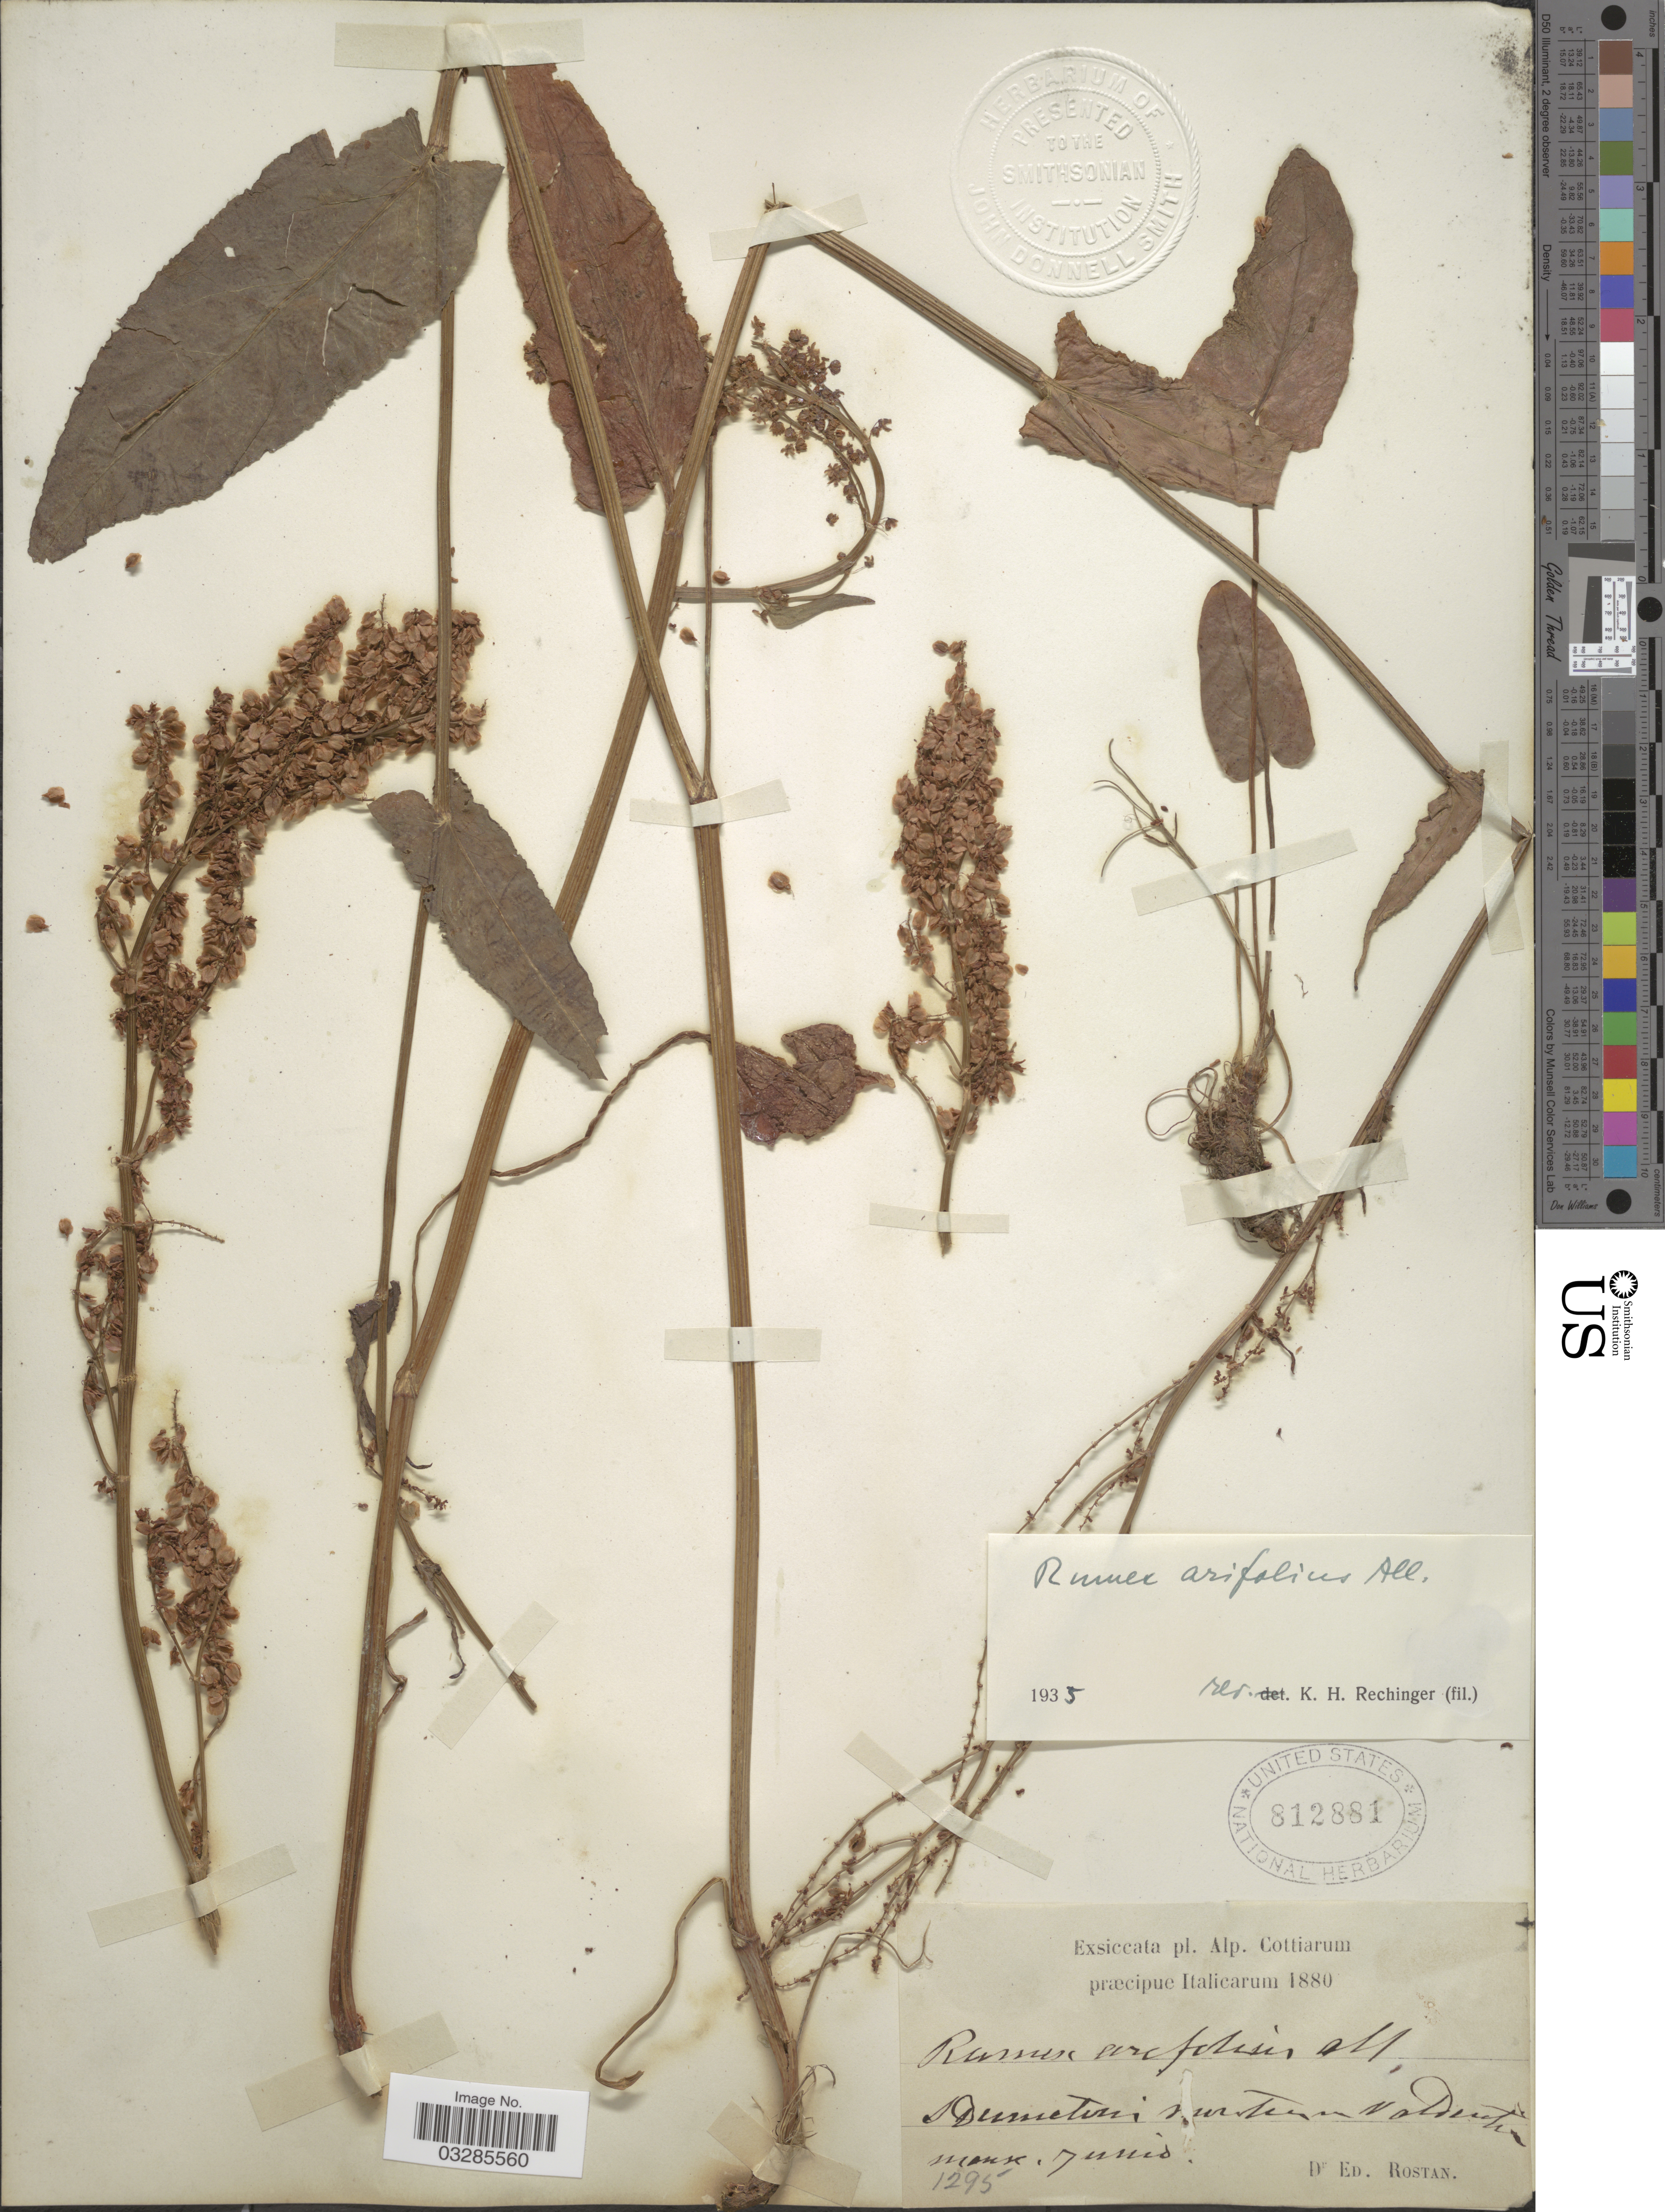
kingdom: Plantae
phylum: Tracheophyta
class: Magnoliopsida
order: Caryophyllales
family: Polygonaceae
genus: Rumex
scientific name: Rumex arifolius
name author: All.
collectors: E. Rostan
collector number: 1295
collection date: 1880-06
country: Italy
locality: Pl. Alp. Cottiarum præcipue Italicarum.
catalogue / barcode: US 812881